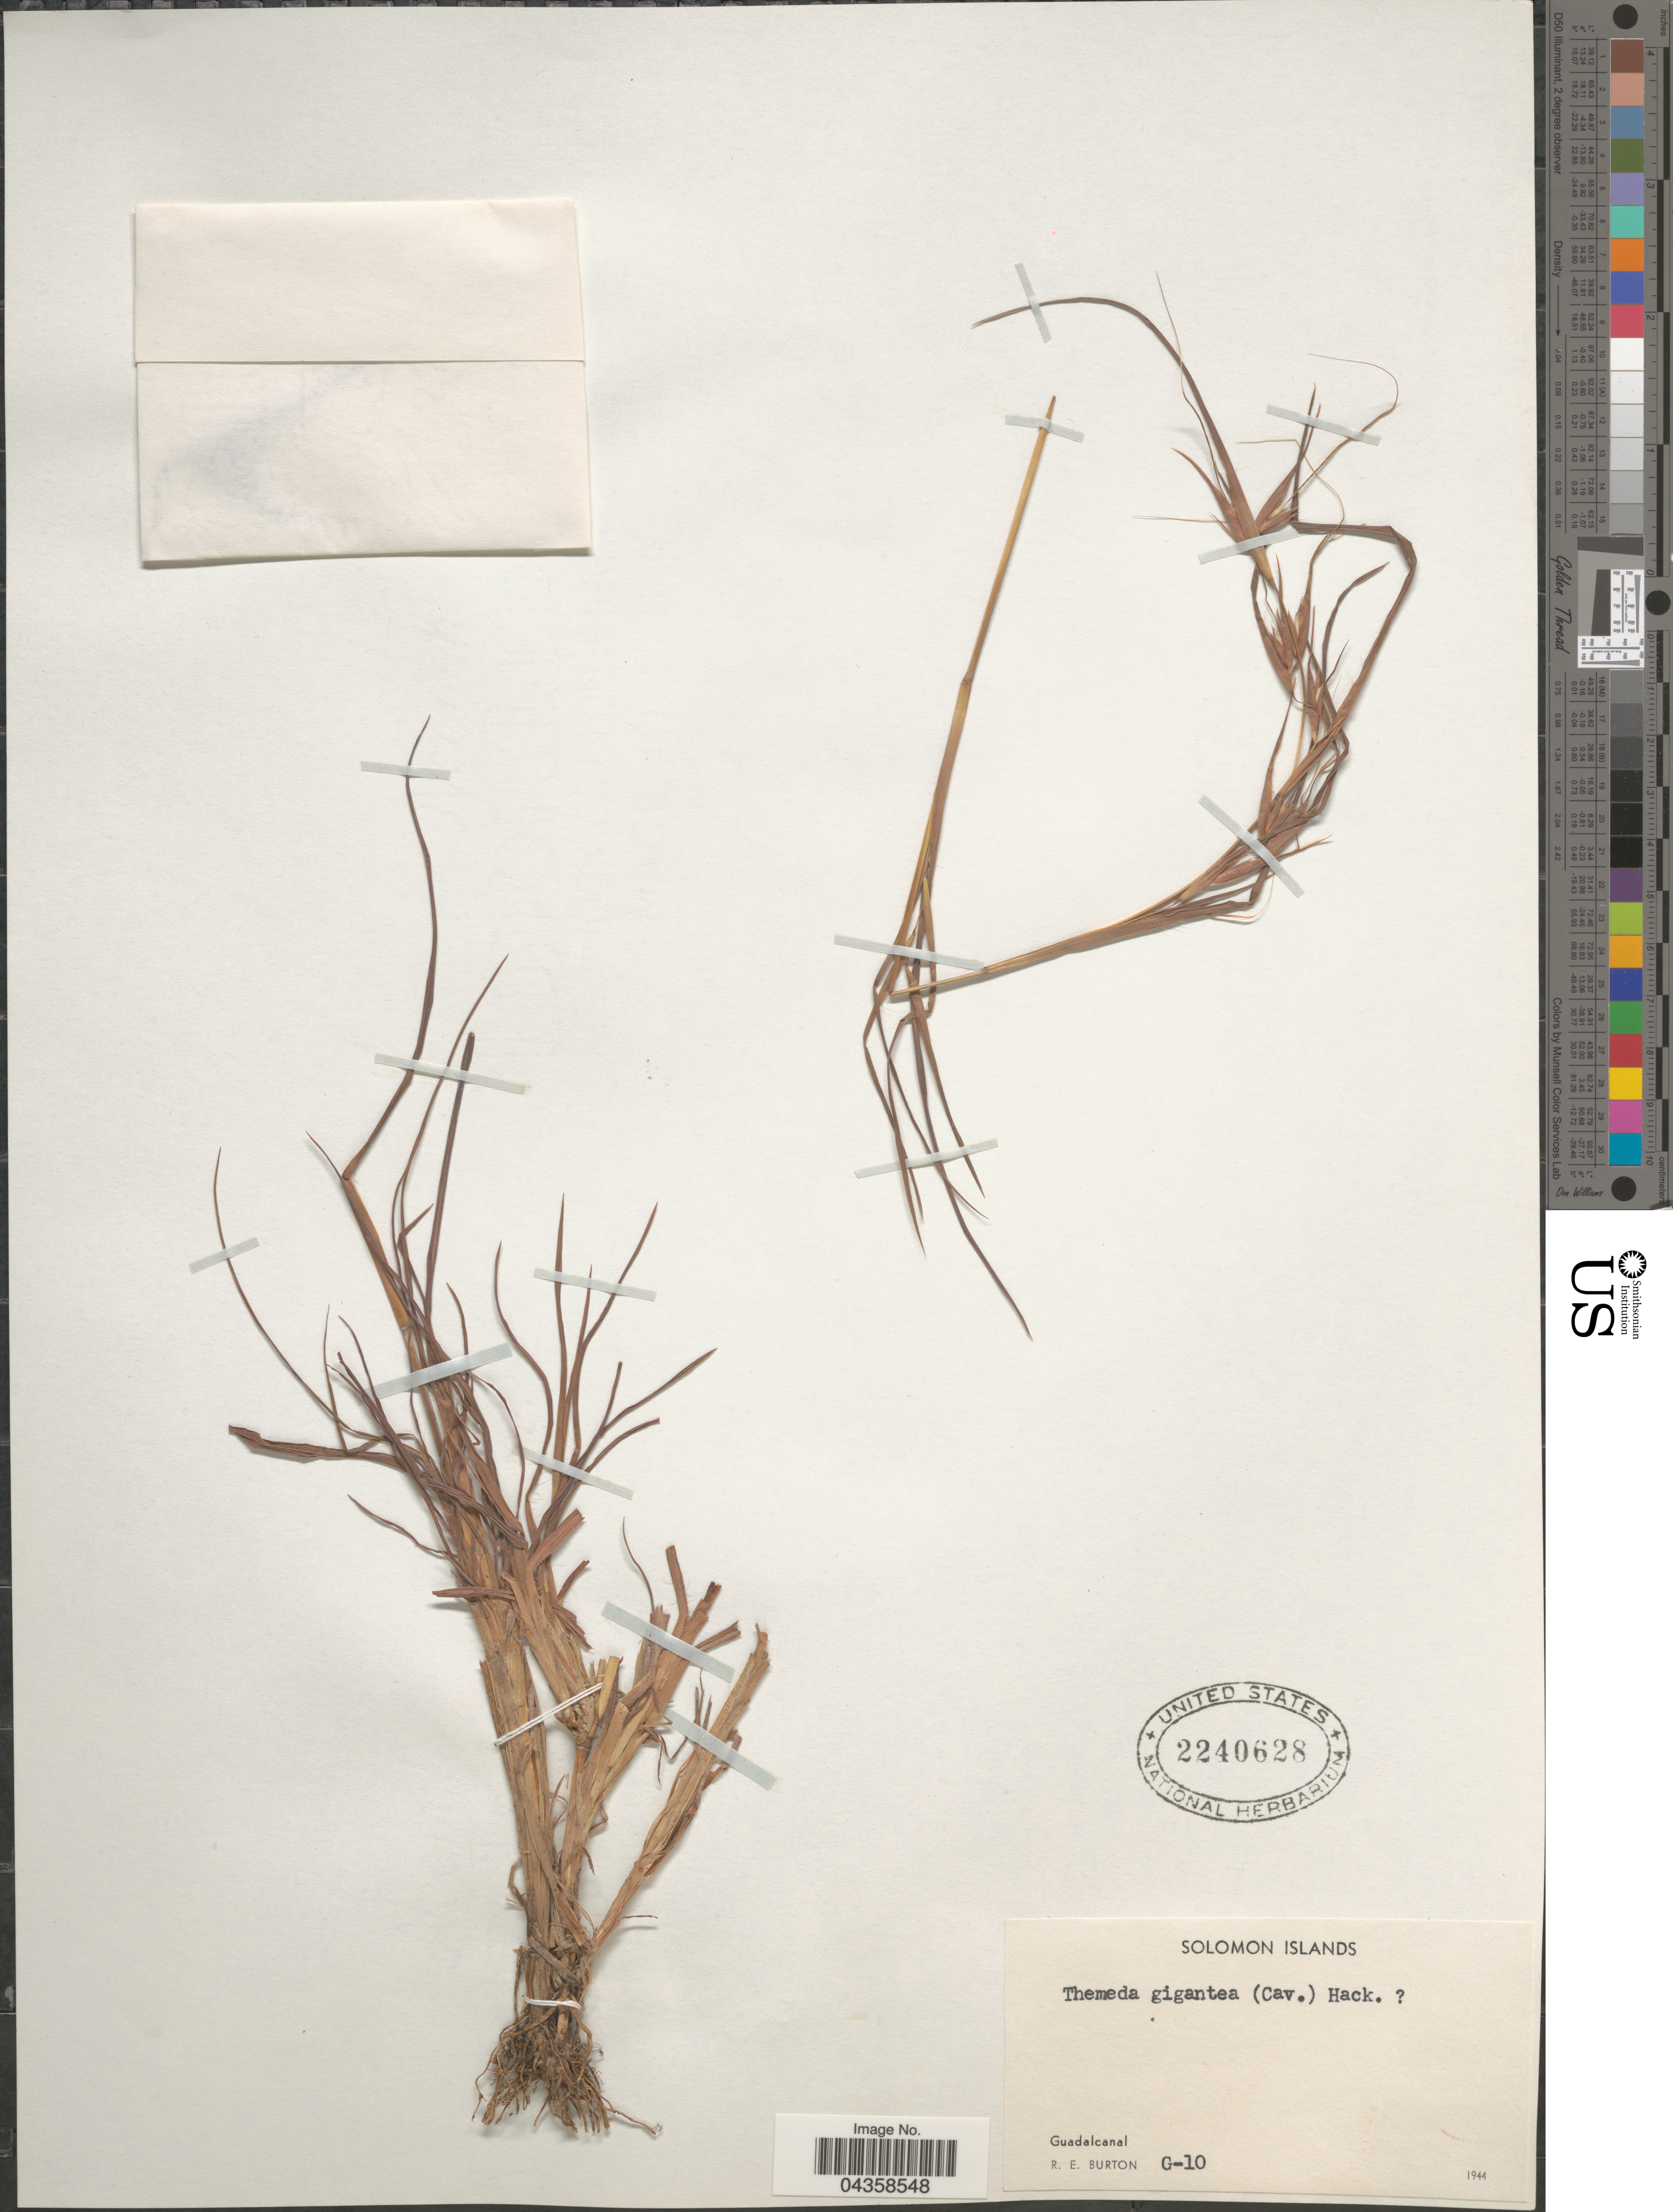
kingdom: Plantae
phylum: Tracheophyta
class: Liliopsida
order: Poales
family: Poaceae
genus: Themeda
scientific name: Themeda gigantea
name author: Hack.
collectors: R. Burton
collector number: G-10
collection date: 1944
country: Solomon Islands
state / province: Solomon Islands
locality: Guadalcanal.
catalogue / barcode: US 2240628